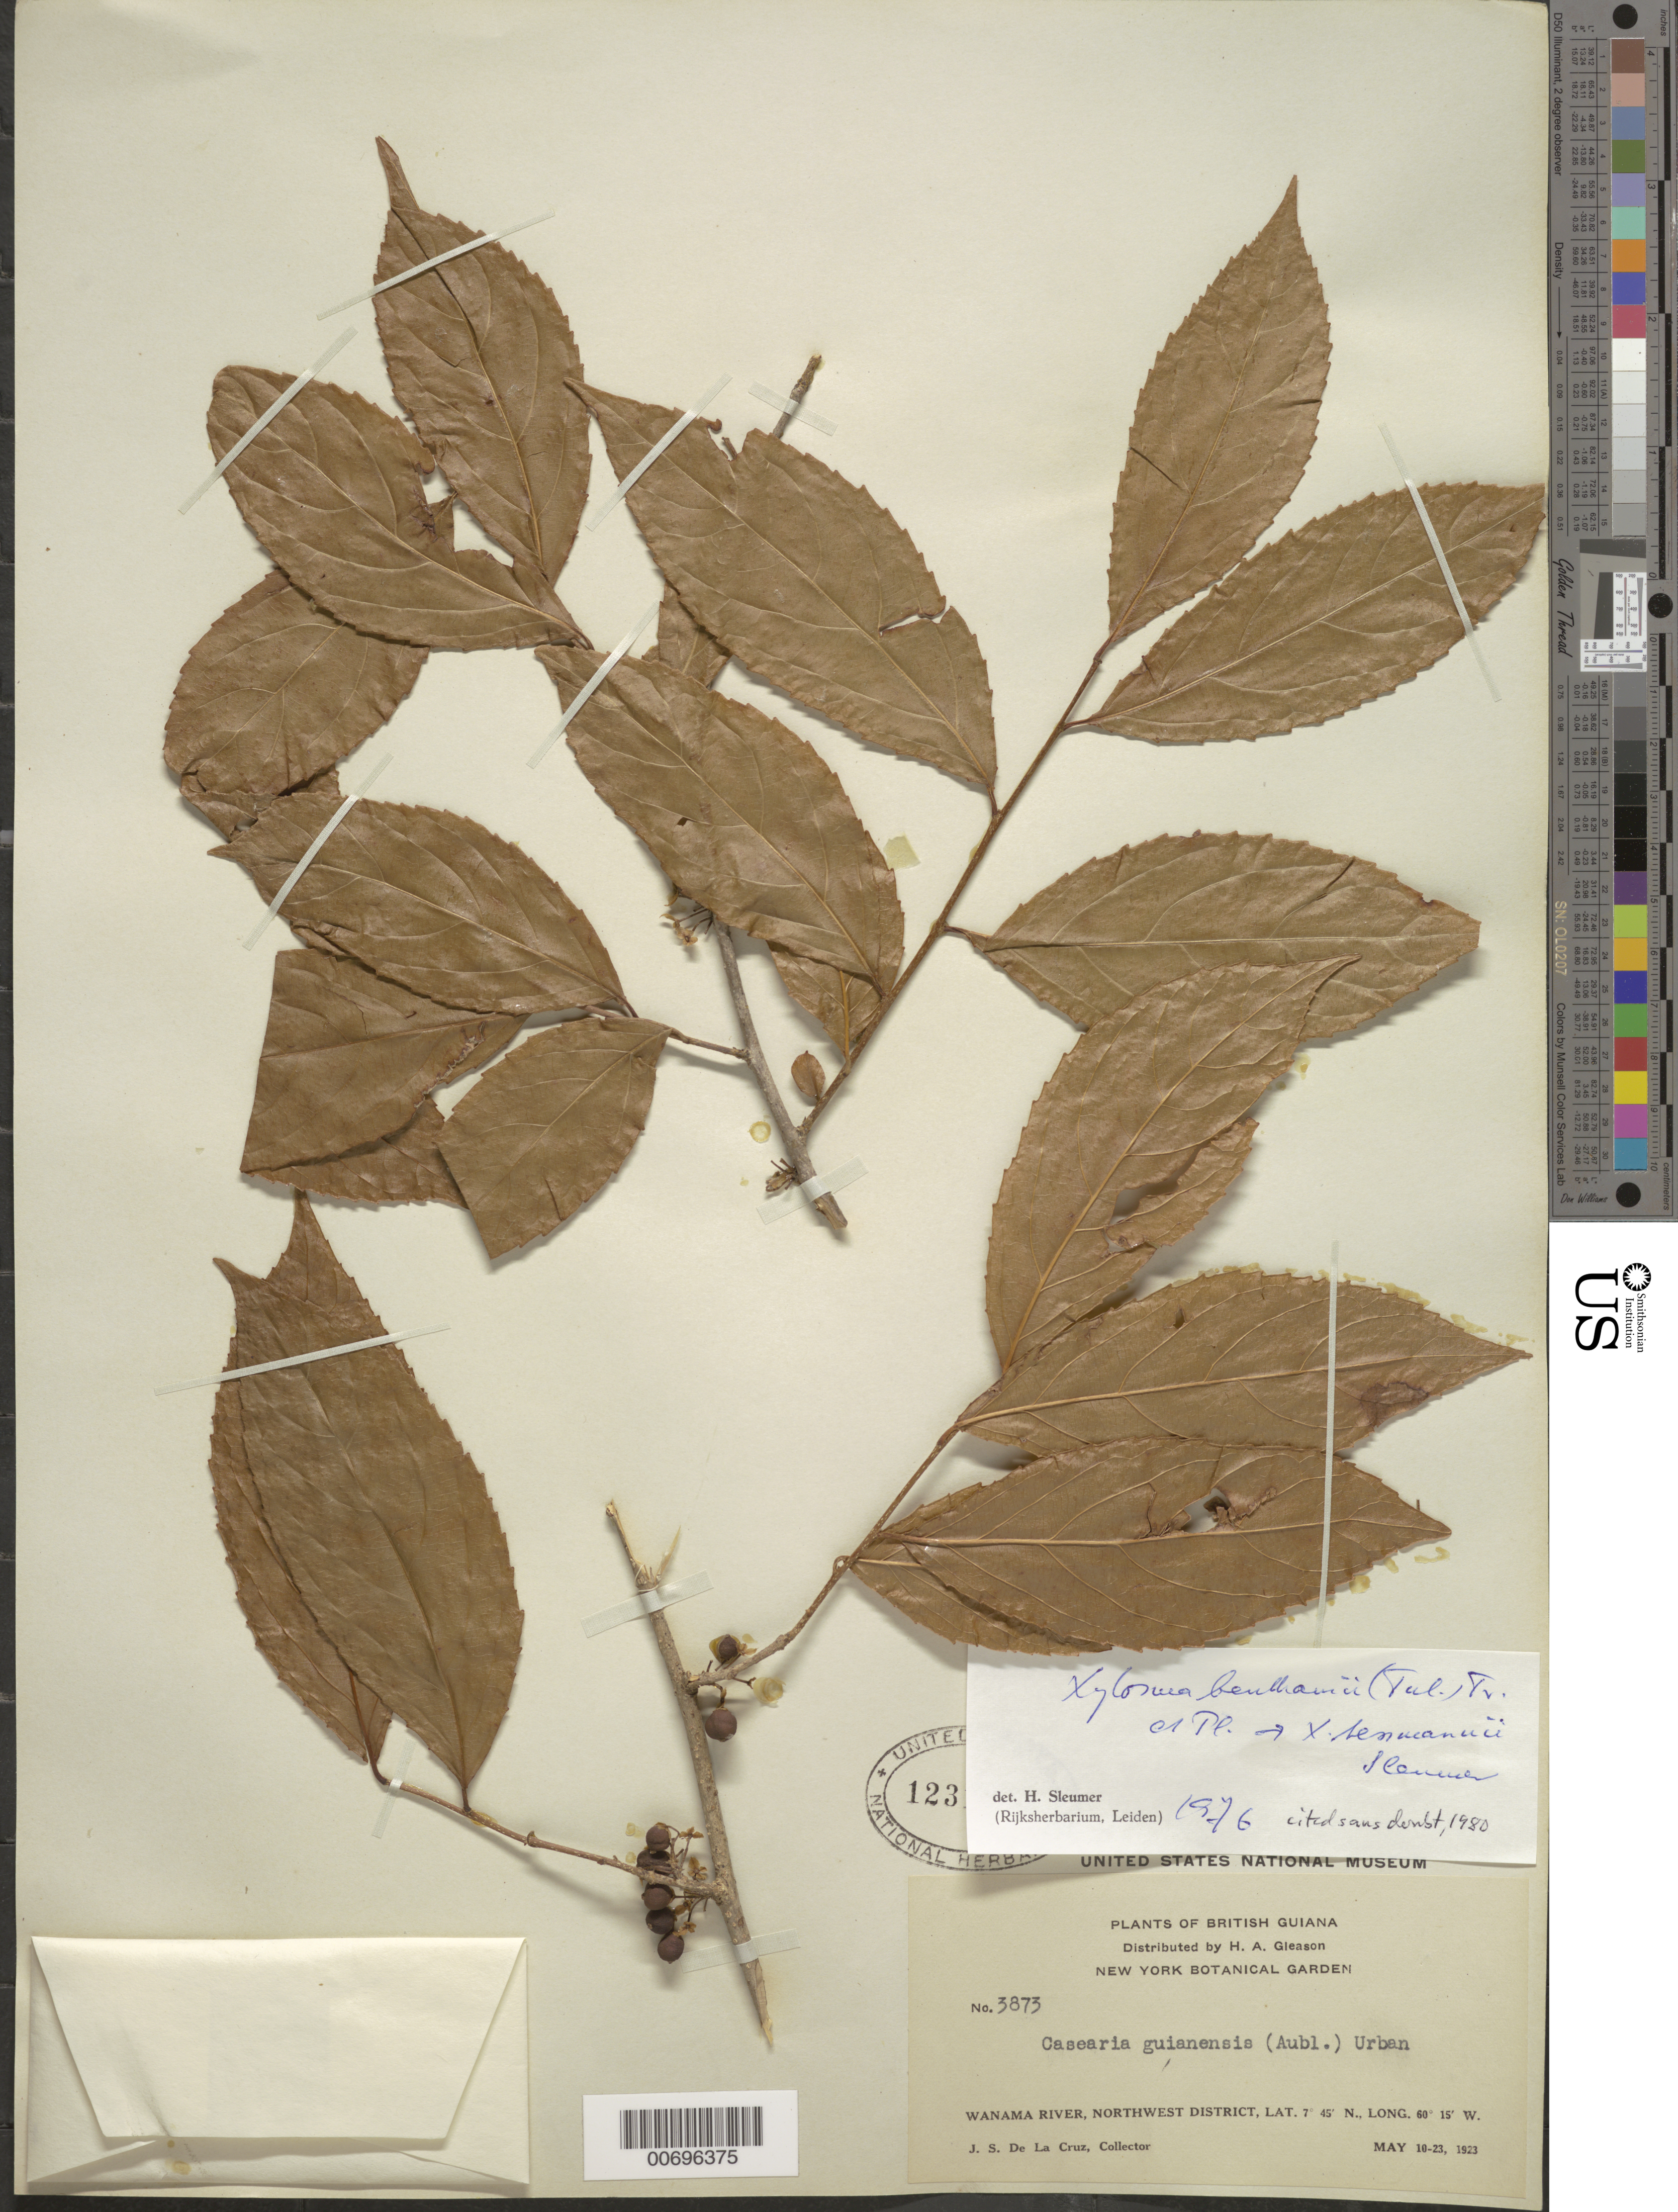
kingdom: Plantae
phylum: Tracheophyta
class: Magnoliopsida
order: Malpighiales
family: Salicaceae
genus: Xylosma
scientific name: Xylosma benthamii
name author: (Tul.) Triana & Planch.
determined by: Sleumer, H. O.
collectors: J. S. de la Cruz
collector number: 3873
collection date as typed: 10-May-23 to 23-May-23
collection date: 1923-05-10/1923-05-23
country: Guyana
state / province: Barima-Waini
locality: Wanama R., NW District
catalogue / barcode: US 1231822